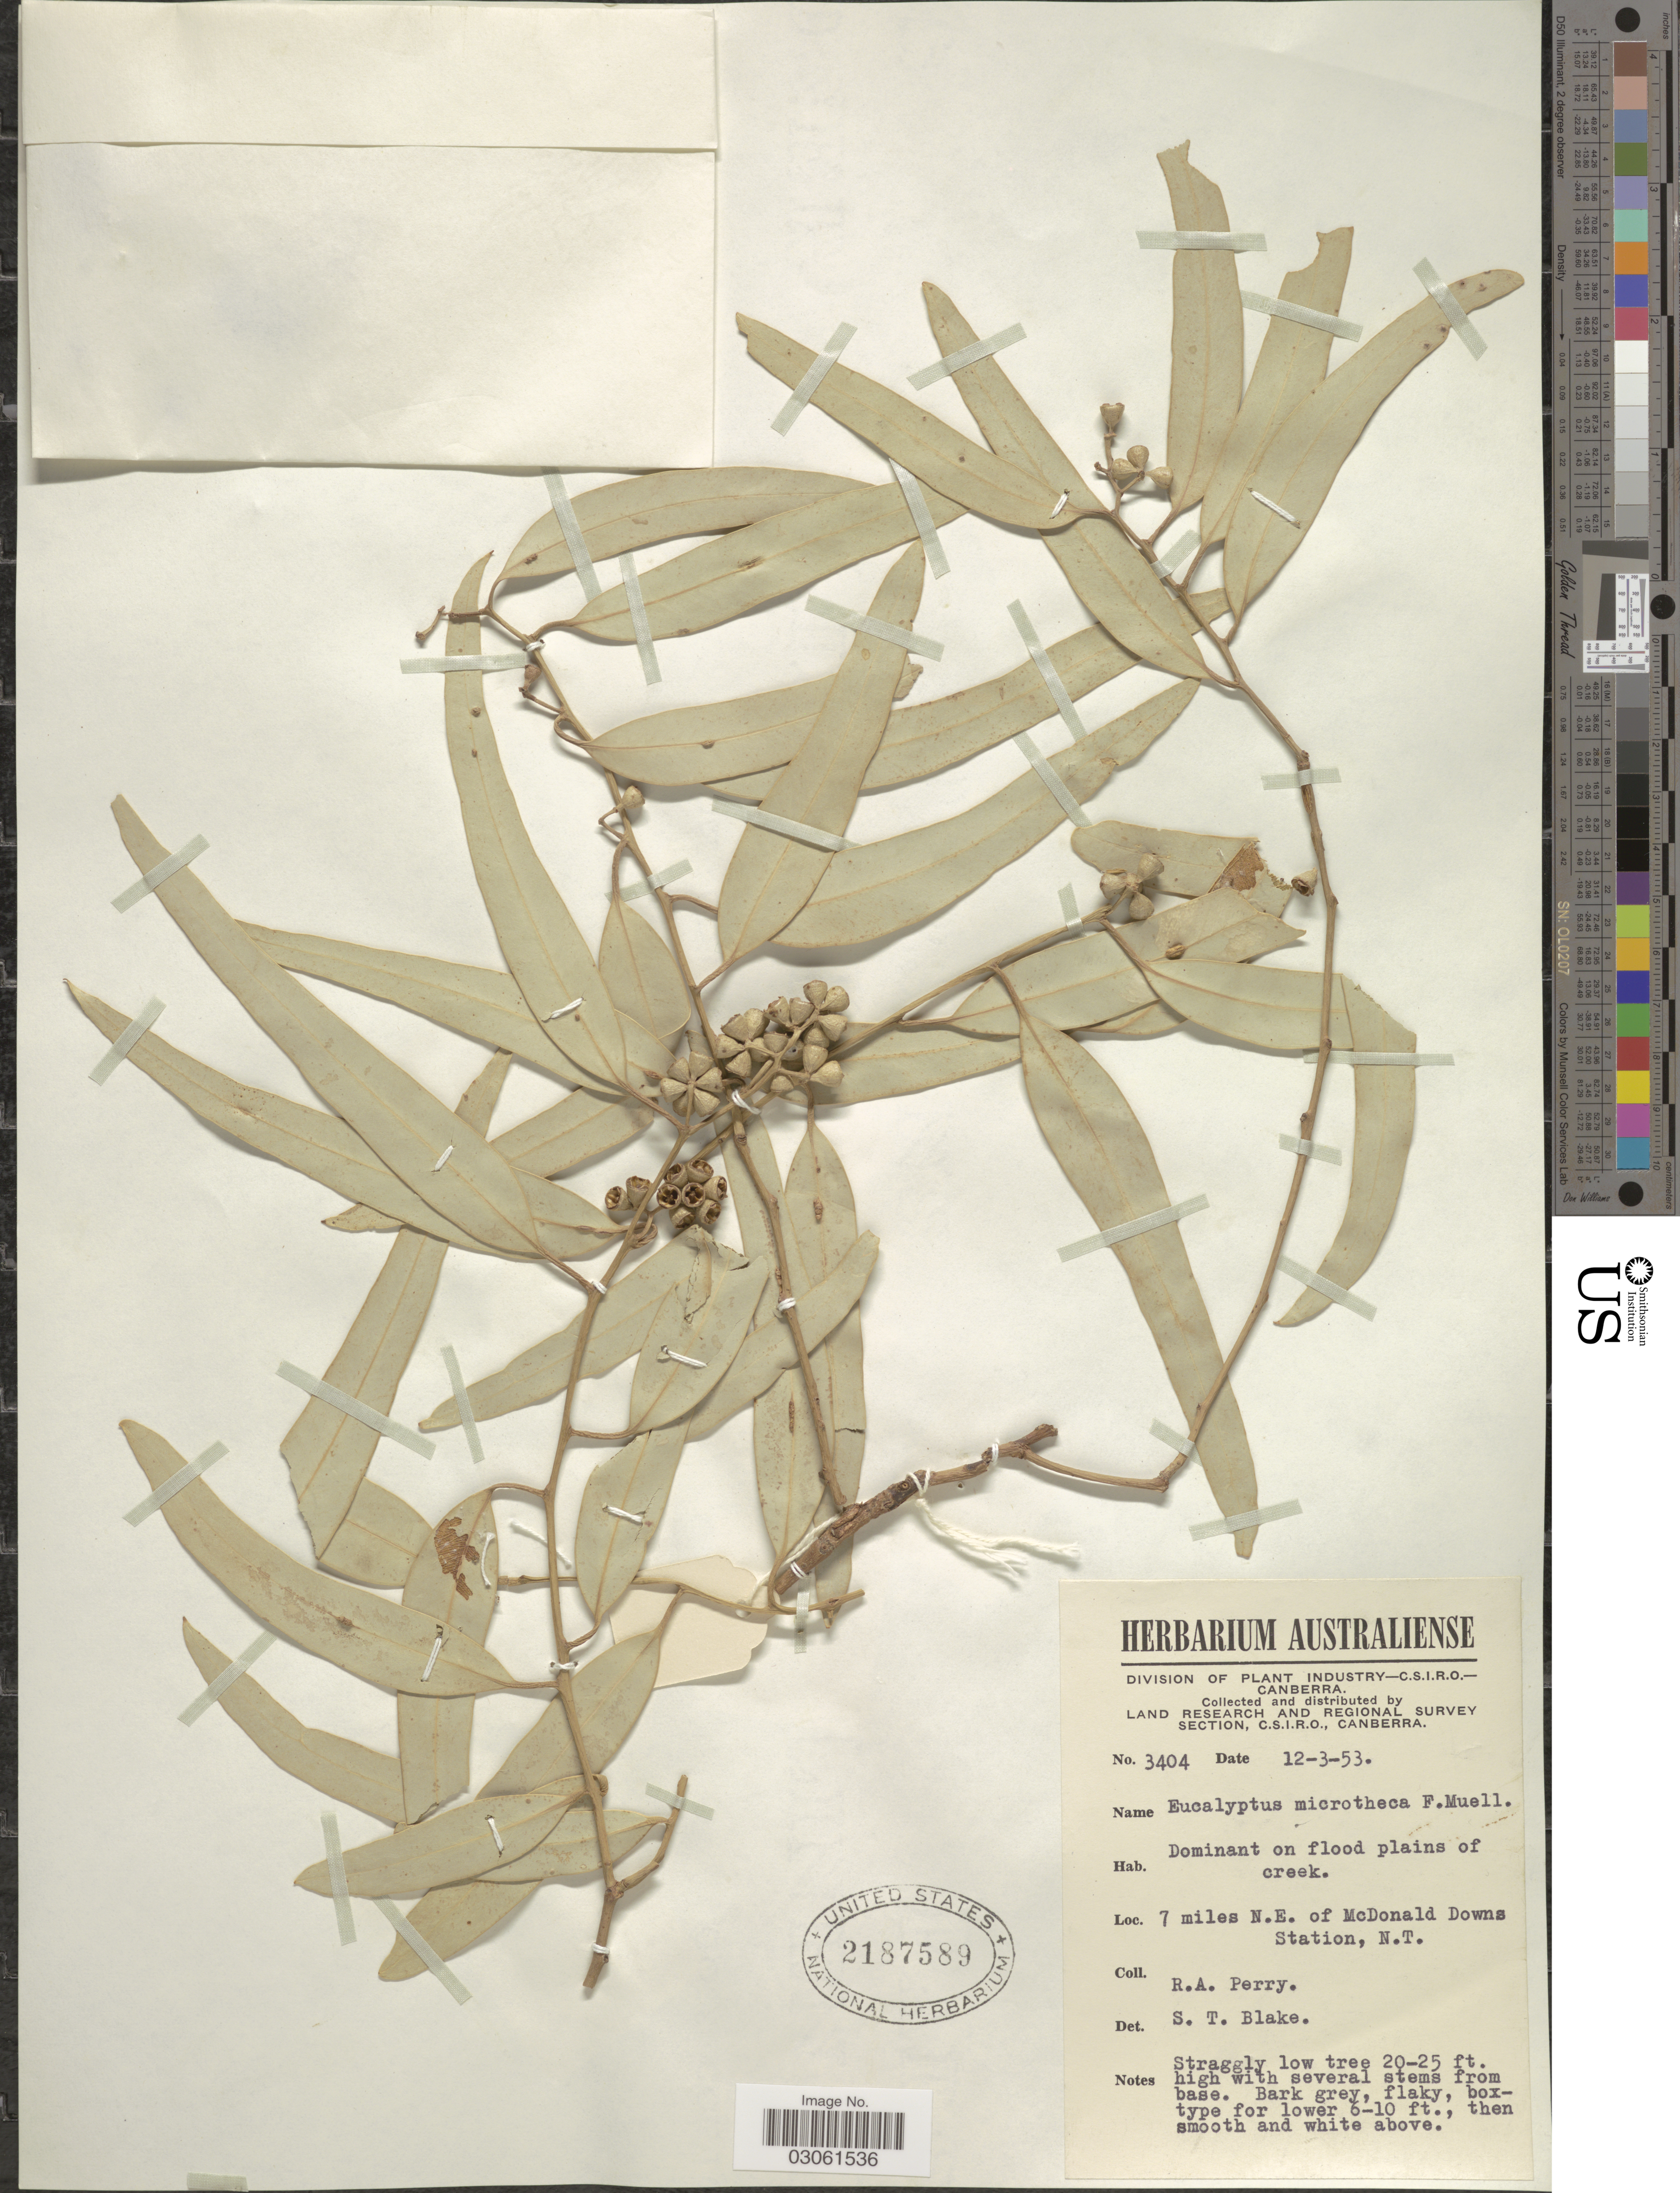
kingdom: Plantae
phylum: Tracheophyta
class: Magnoliopsida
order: Myrtales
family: Myrtaceae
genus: Eucalyptus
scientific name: Eucalyptus microtheca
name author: F. Muell.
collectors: Perry, R. A.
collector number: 3404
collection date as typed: Transcribed d/m/y: 12/3/53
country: Australia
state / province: Northern Territory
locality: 7 miles N. E. of McDonald Downs Station, N. T.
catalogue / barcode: US 2187589